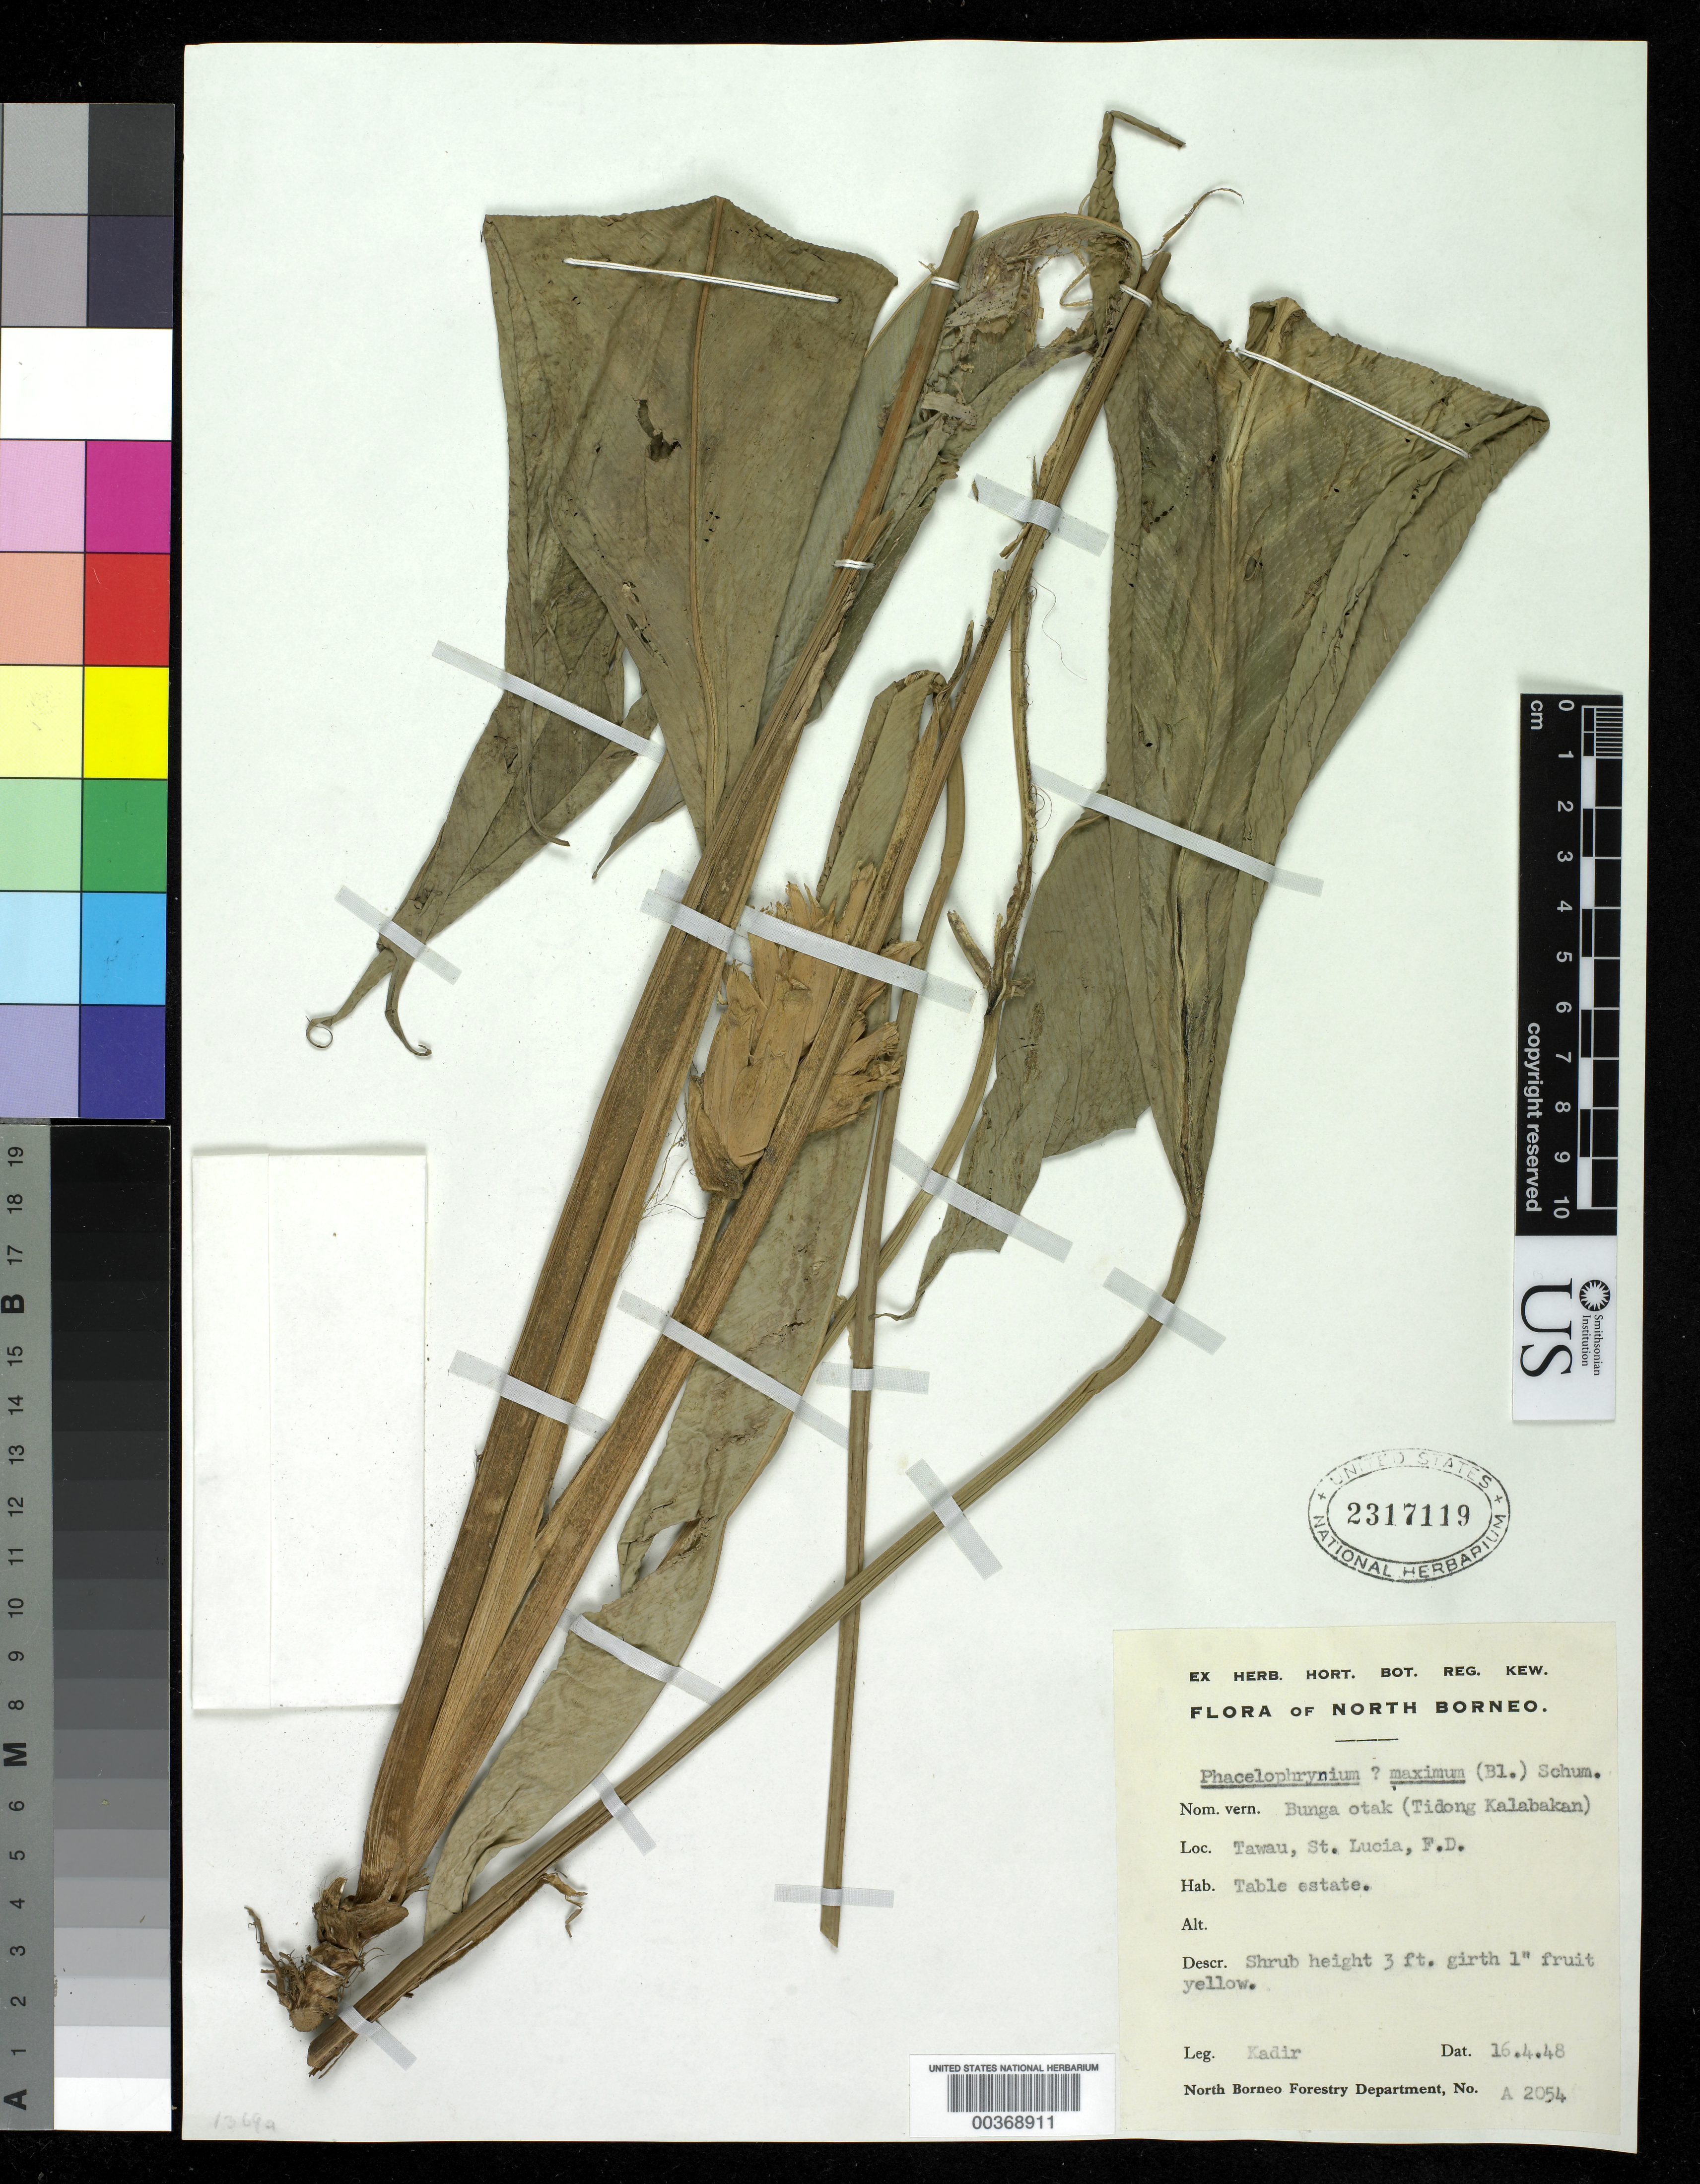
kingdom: Plantae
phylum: Tracheophyta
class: Liliopsida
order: Zingiberales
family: Marantaceae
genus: Phrynium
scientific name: Phrynium maximum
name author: Blume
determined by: Strong, M. T., (US), Smithsonian Institution - National Museum of Natural History (UNITED STATES)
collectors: -. Kadir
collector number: Nbfd A 2054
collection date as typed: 16 Apr 1948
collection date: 1948-04-16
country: Malaysia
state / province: Sabah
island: Borneo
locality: Flora of north borneo, tawau, st. lucia, f.d.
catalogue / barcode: US 2317119